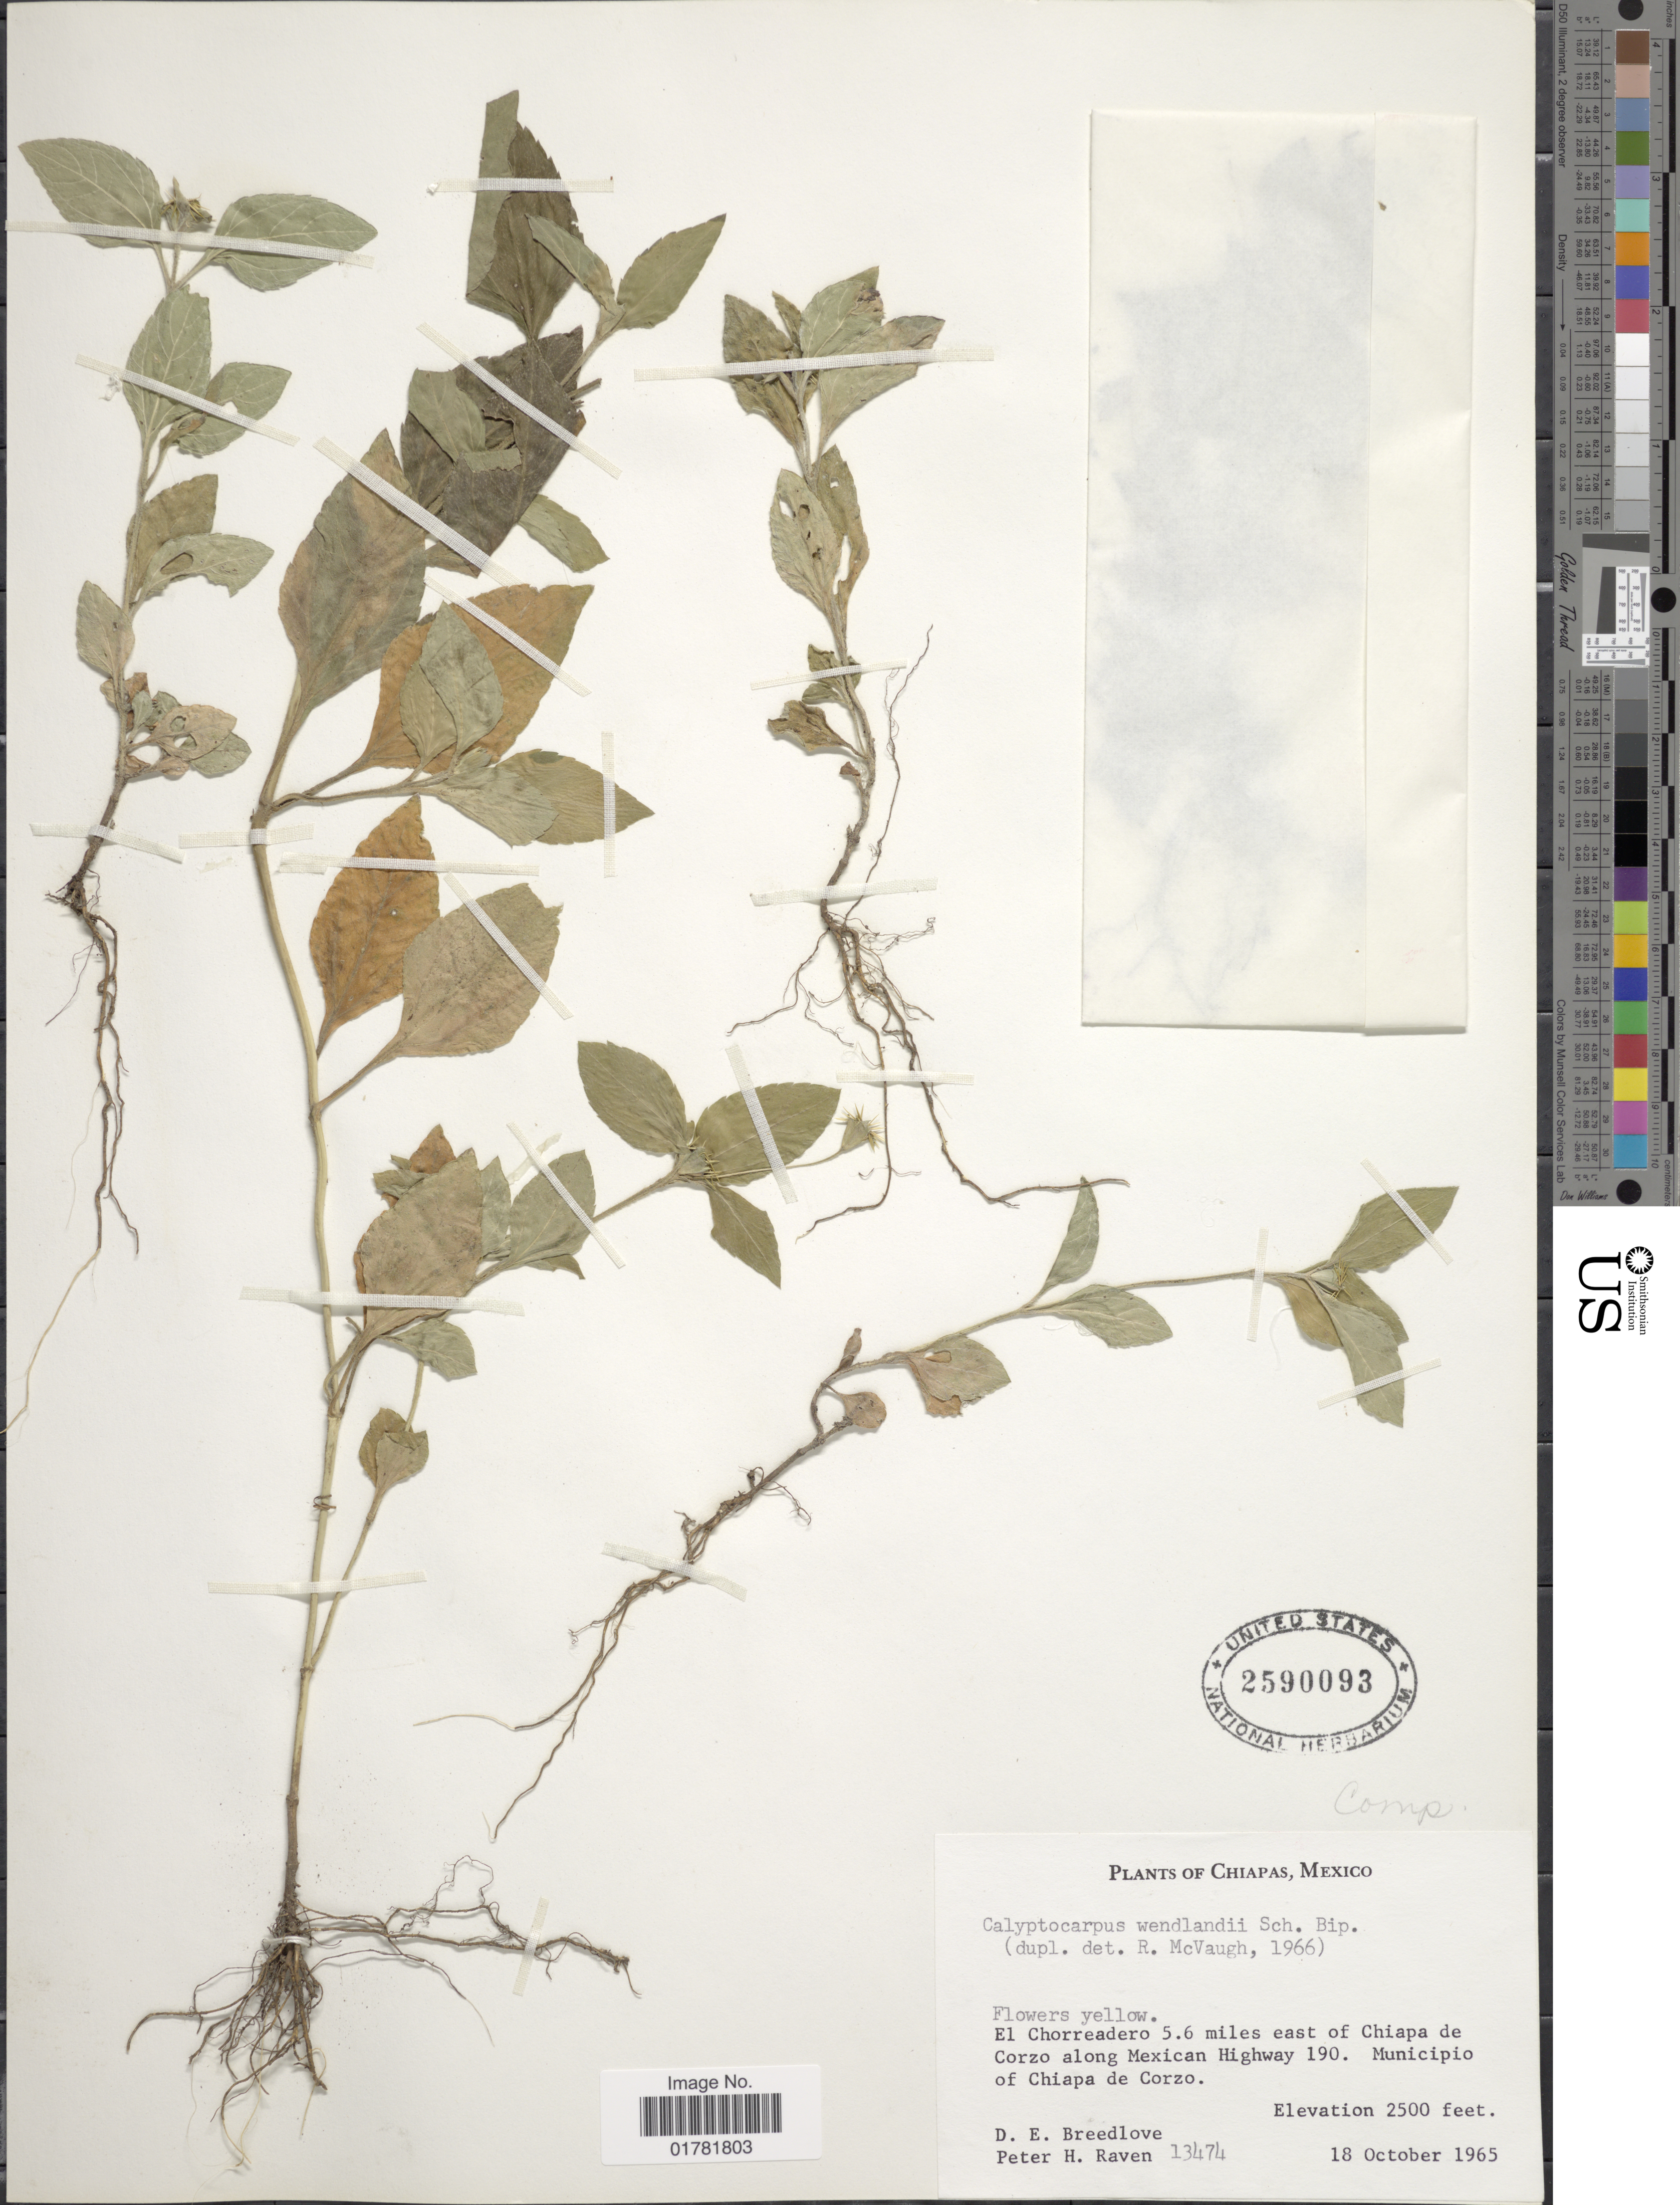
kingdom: Plantae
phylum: Tracheophyta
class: Magnoliopsida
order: Asterales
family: Asteraceae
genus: Calyptocarpus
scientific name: Calyptocarpus wendlandii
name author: Sch. Bip.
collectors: D. E. Breedlove & P. Raven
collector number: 13474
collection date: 1965-10-18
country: Mexico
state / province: Chiapas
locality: El Chorreadero 5.6 miles east of Chiapa de Corzo along Mexican Highway 190. Municipio of Chiapa de Corzo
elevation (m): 762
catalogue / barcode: US 2590093